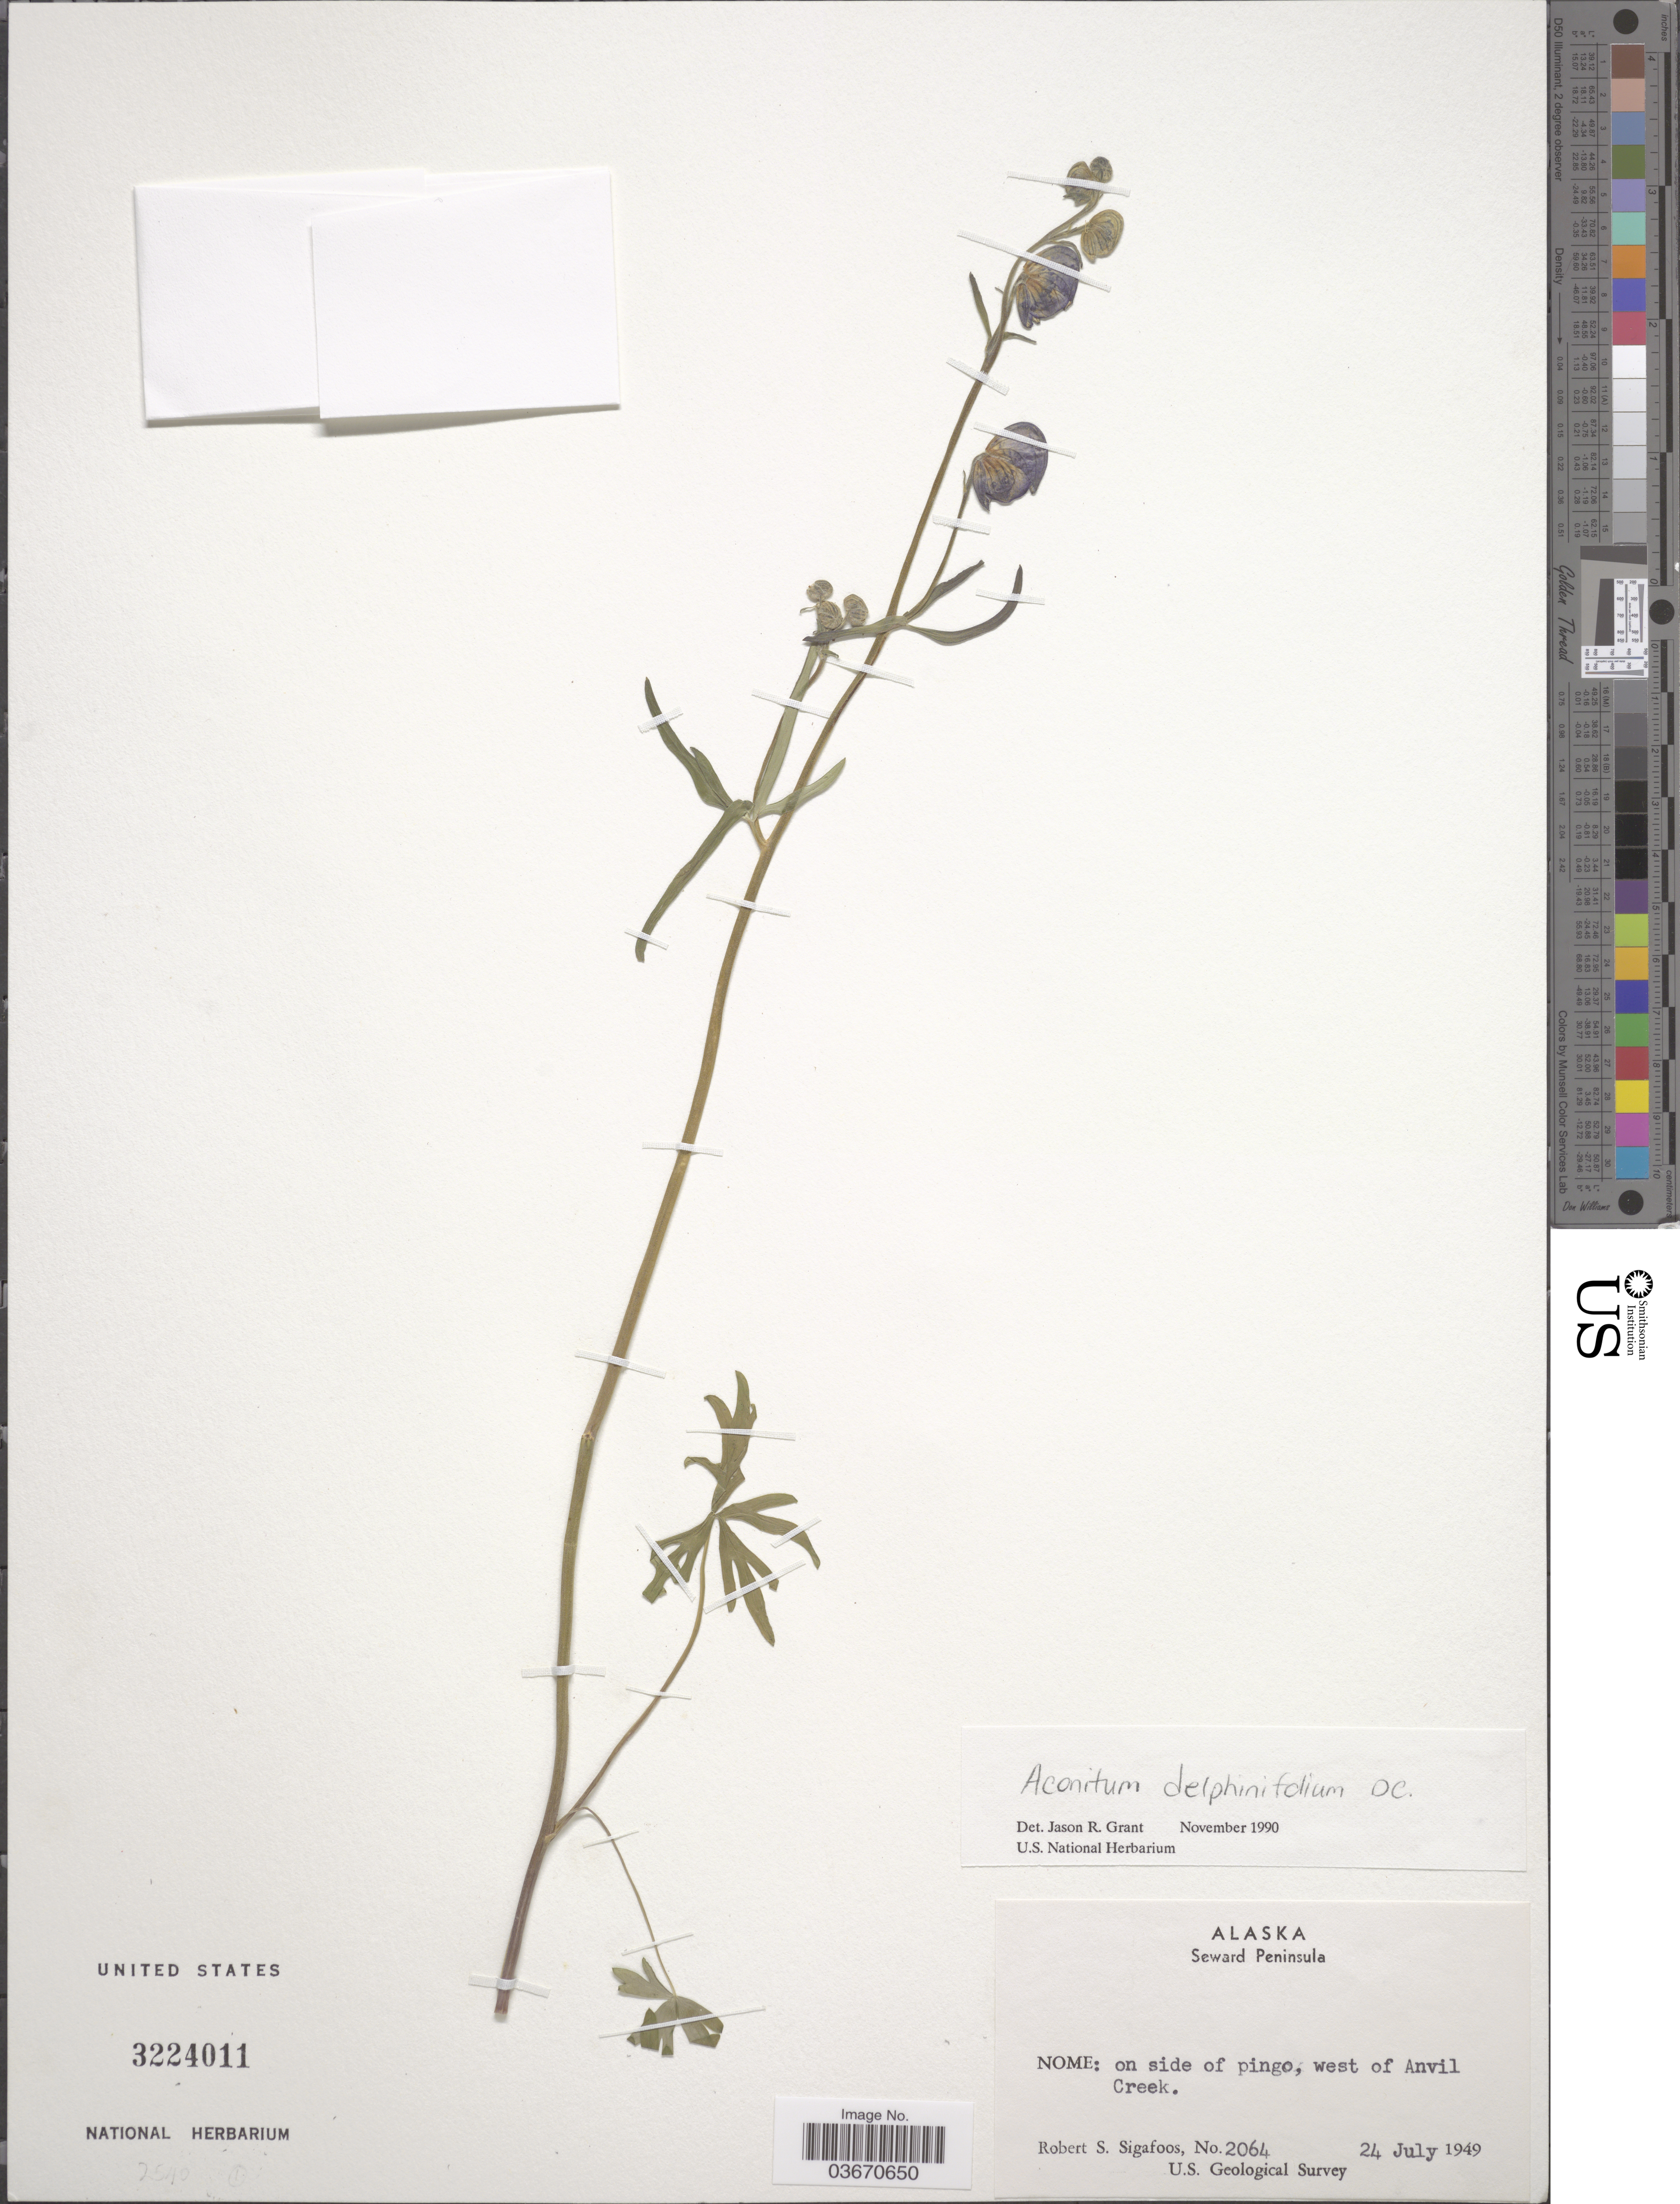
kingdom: Plantae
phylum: Tracheophyta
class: Magnoliopsida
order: Ranunculales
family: Ranunculaceae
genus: Aconitum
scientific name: Aconitum delphinifolium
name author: DC.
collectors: R. Sigafoos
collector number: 2064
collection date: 1949-07-24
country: United States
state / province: Alaska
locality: Seward Peninsula. Nome: on side of pingo, west of Anvil Creek.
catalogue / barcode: US 3224011